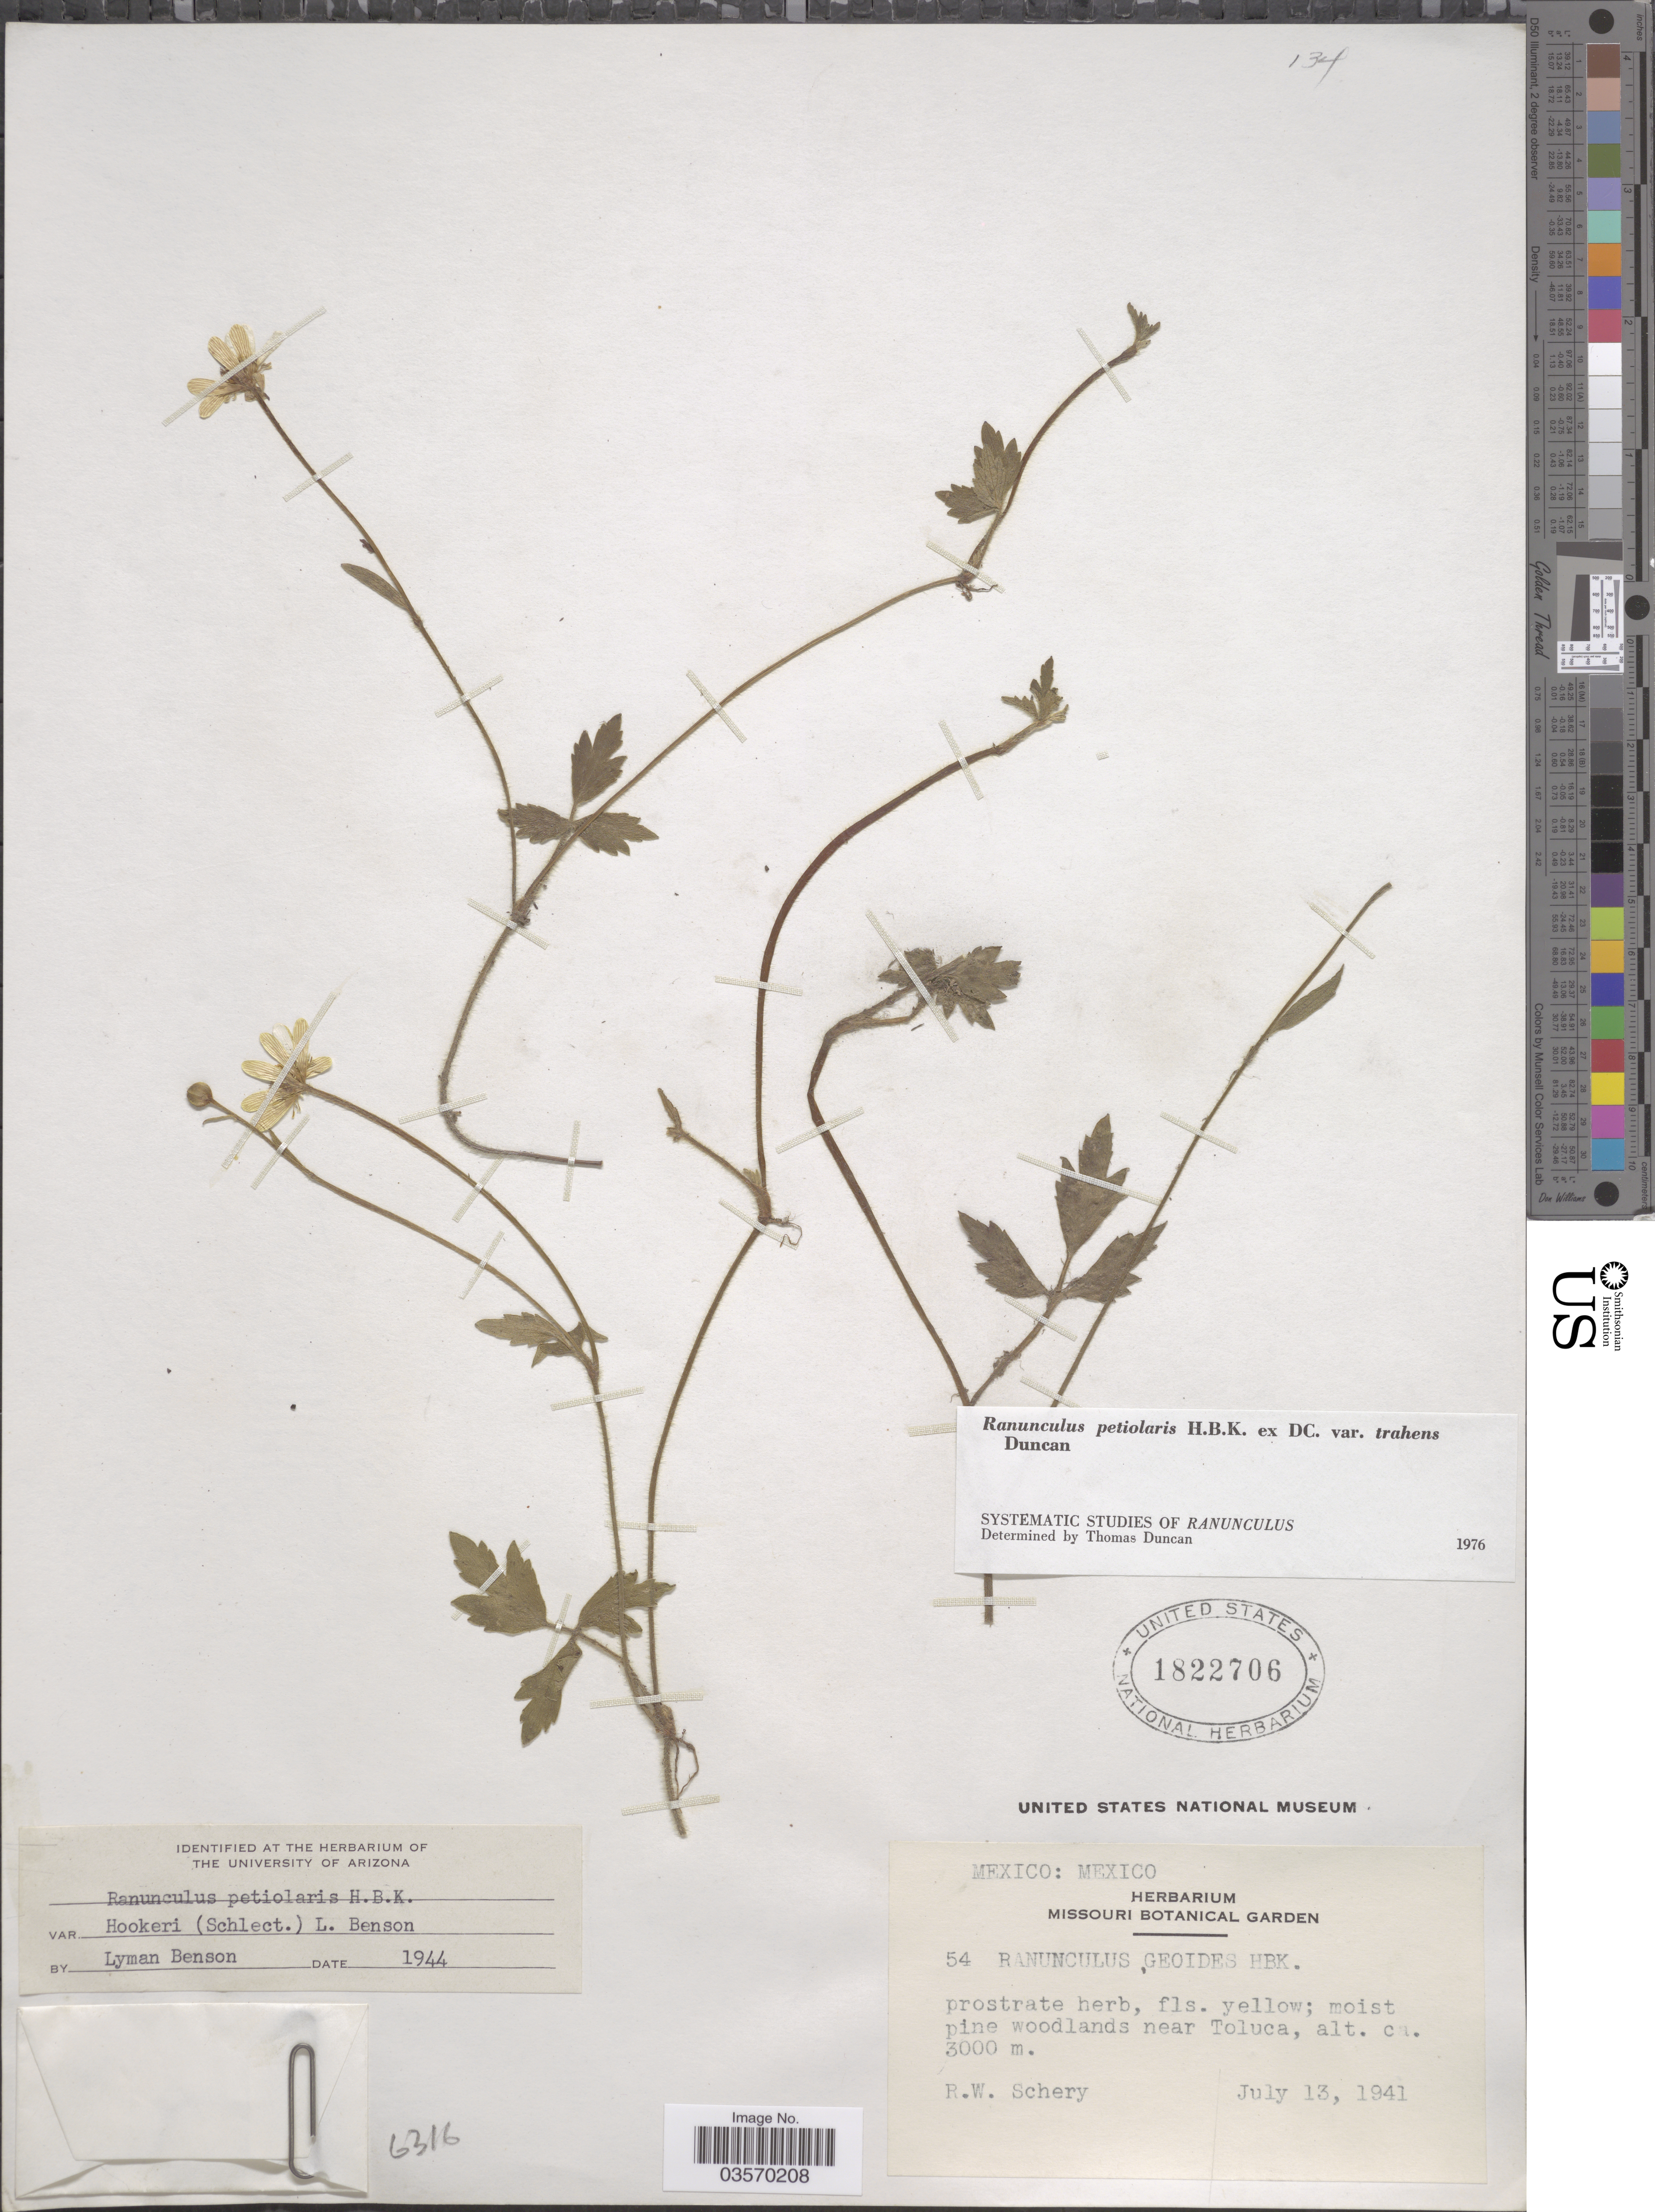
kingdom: Plantae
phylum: Tracheophyta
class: Magnoliopsida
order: Ranunculales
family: Ranunculaceae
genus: Ranunculus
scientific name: Ranunculus petiolaris var. trahens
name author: Kunth ex DC.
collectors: R. W. Schery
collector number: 54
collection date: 1941-07-13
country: Mexico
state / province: México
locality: Moist pine woodlands near Toluca.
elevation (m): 3000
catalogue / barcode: US 1822706